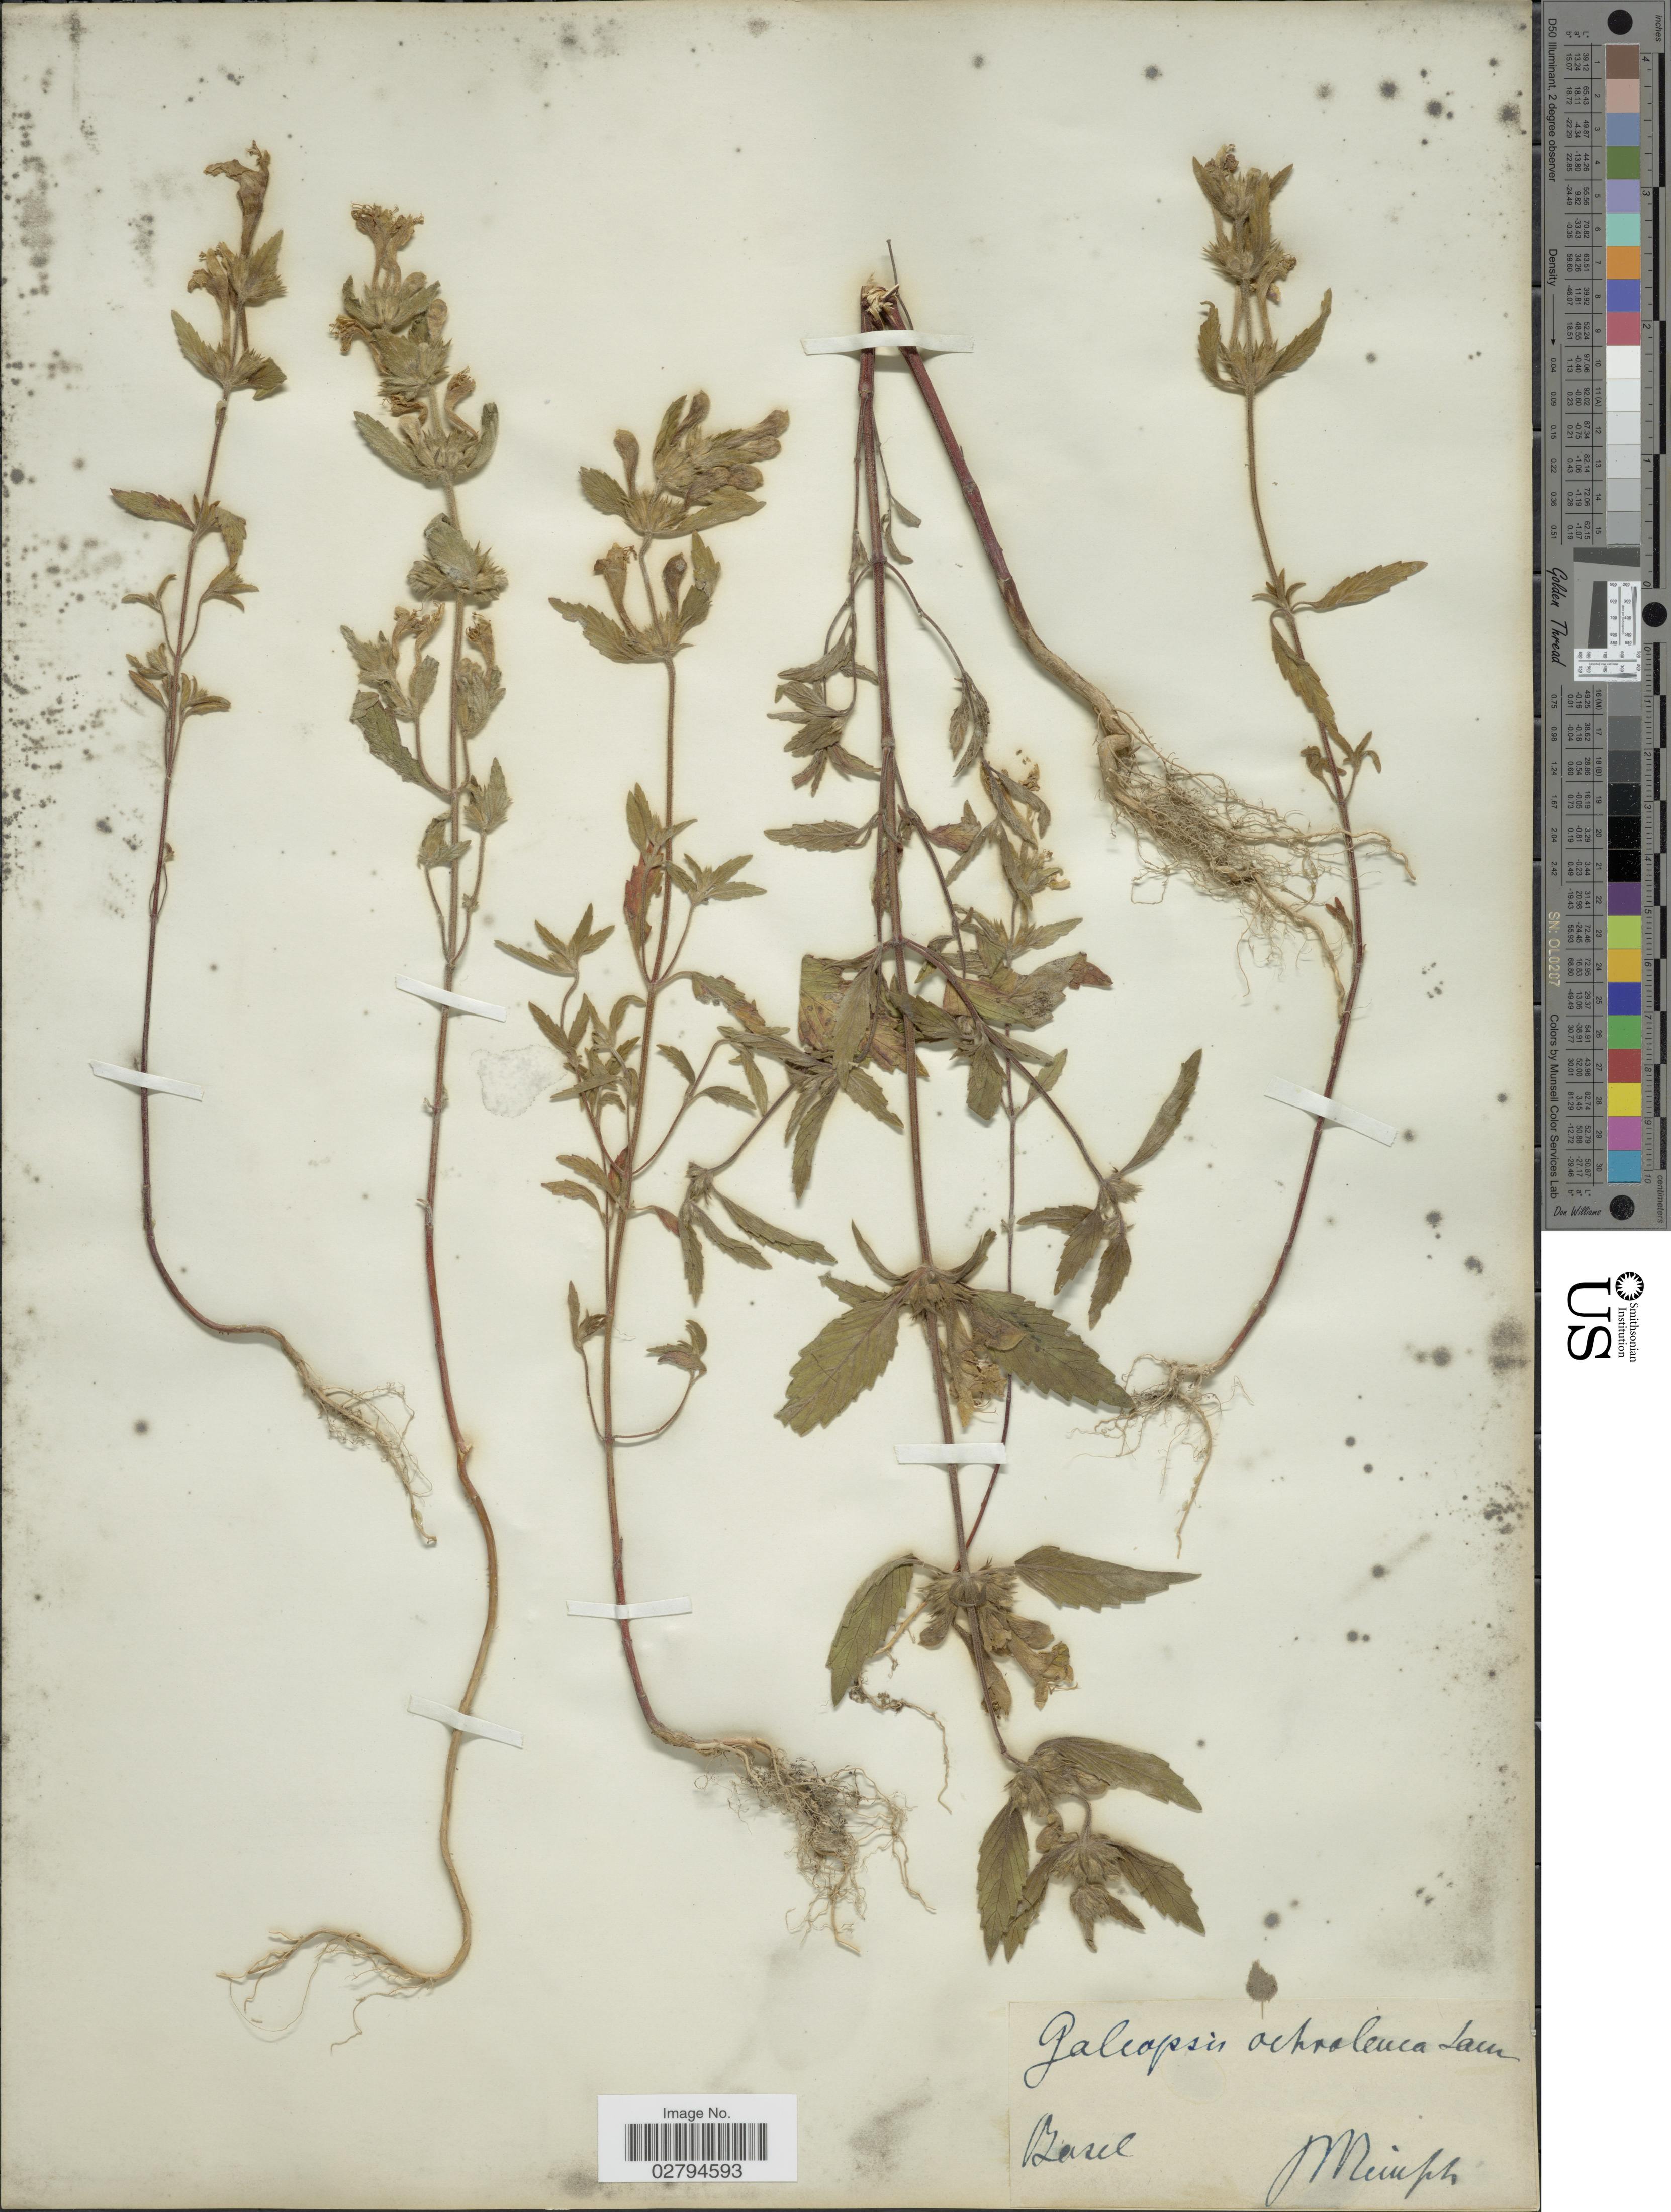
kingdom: Plantae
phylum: Tracheophyta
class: Magnoliopsida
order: Lamiales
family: Lamiaceae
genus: Galeopsis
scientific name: Galeopsis ochroleuca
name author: Lam.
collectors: Mimph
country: Germany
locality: Basel.